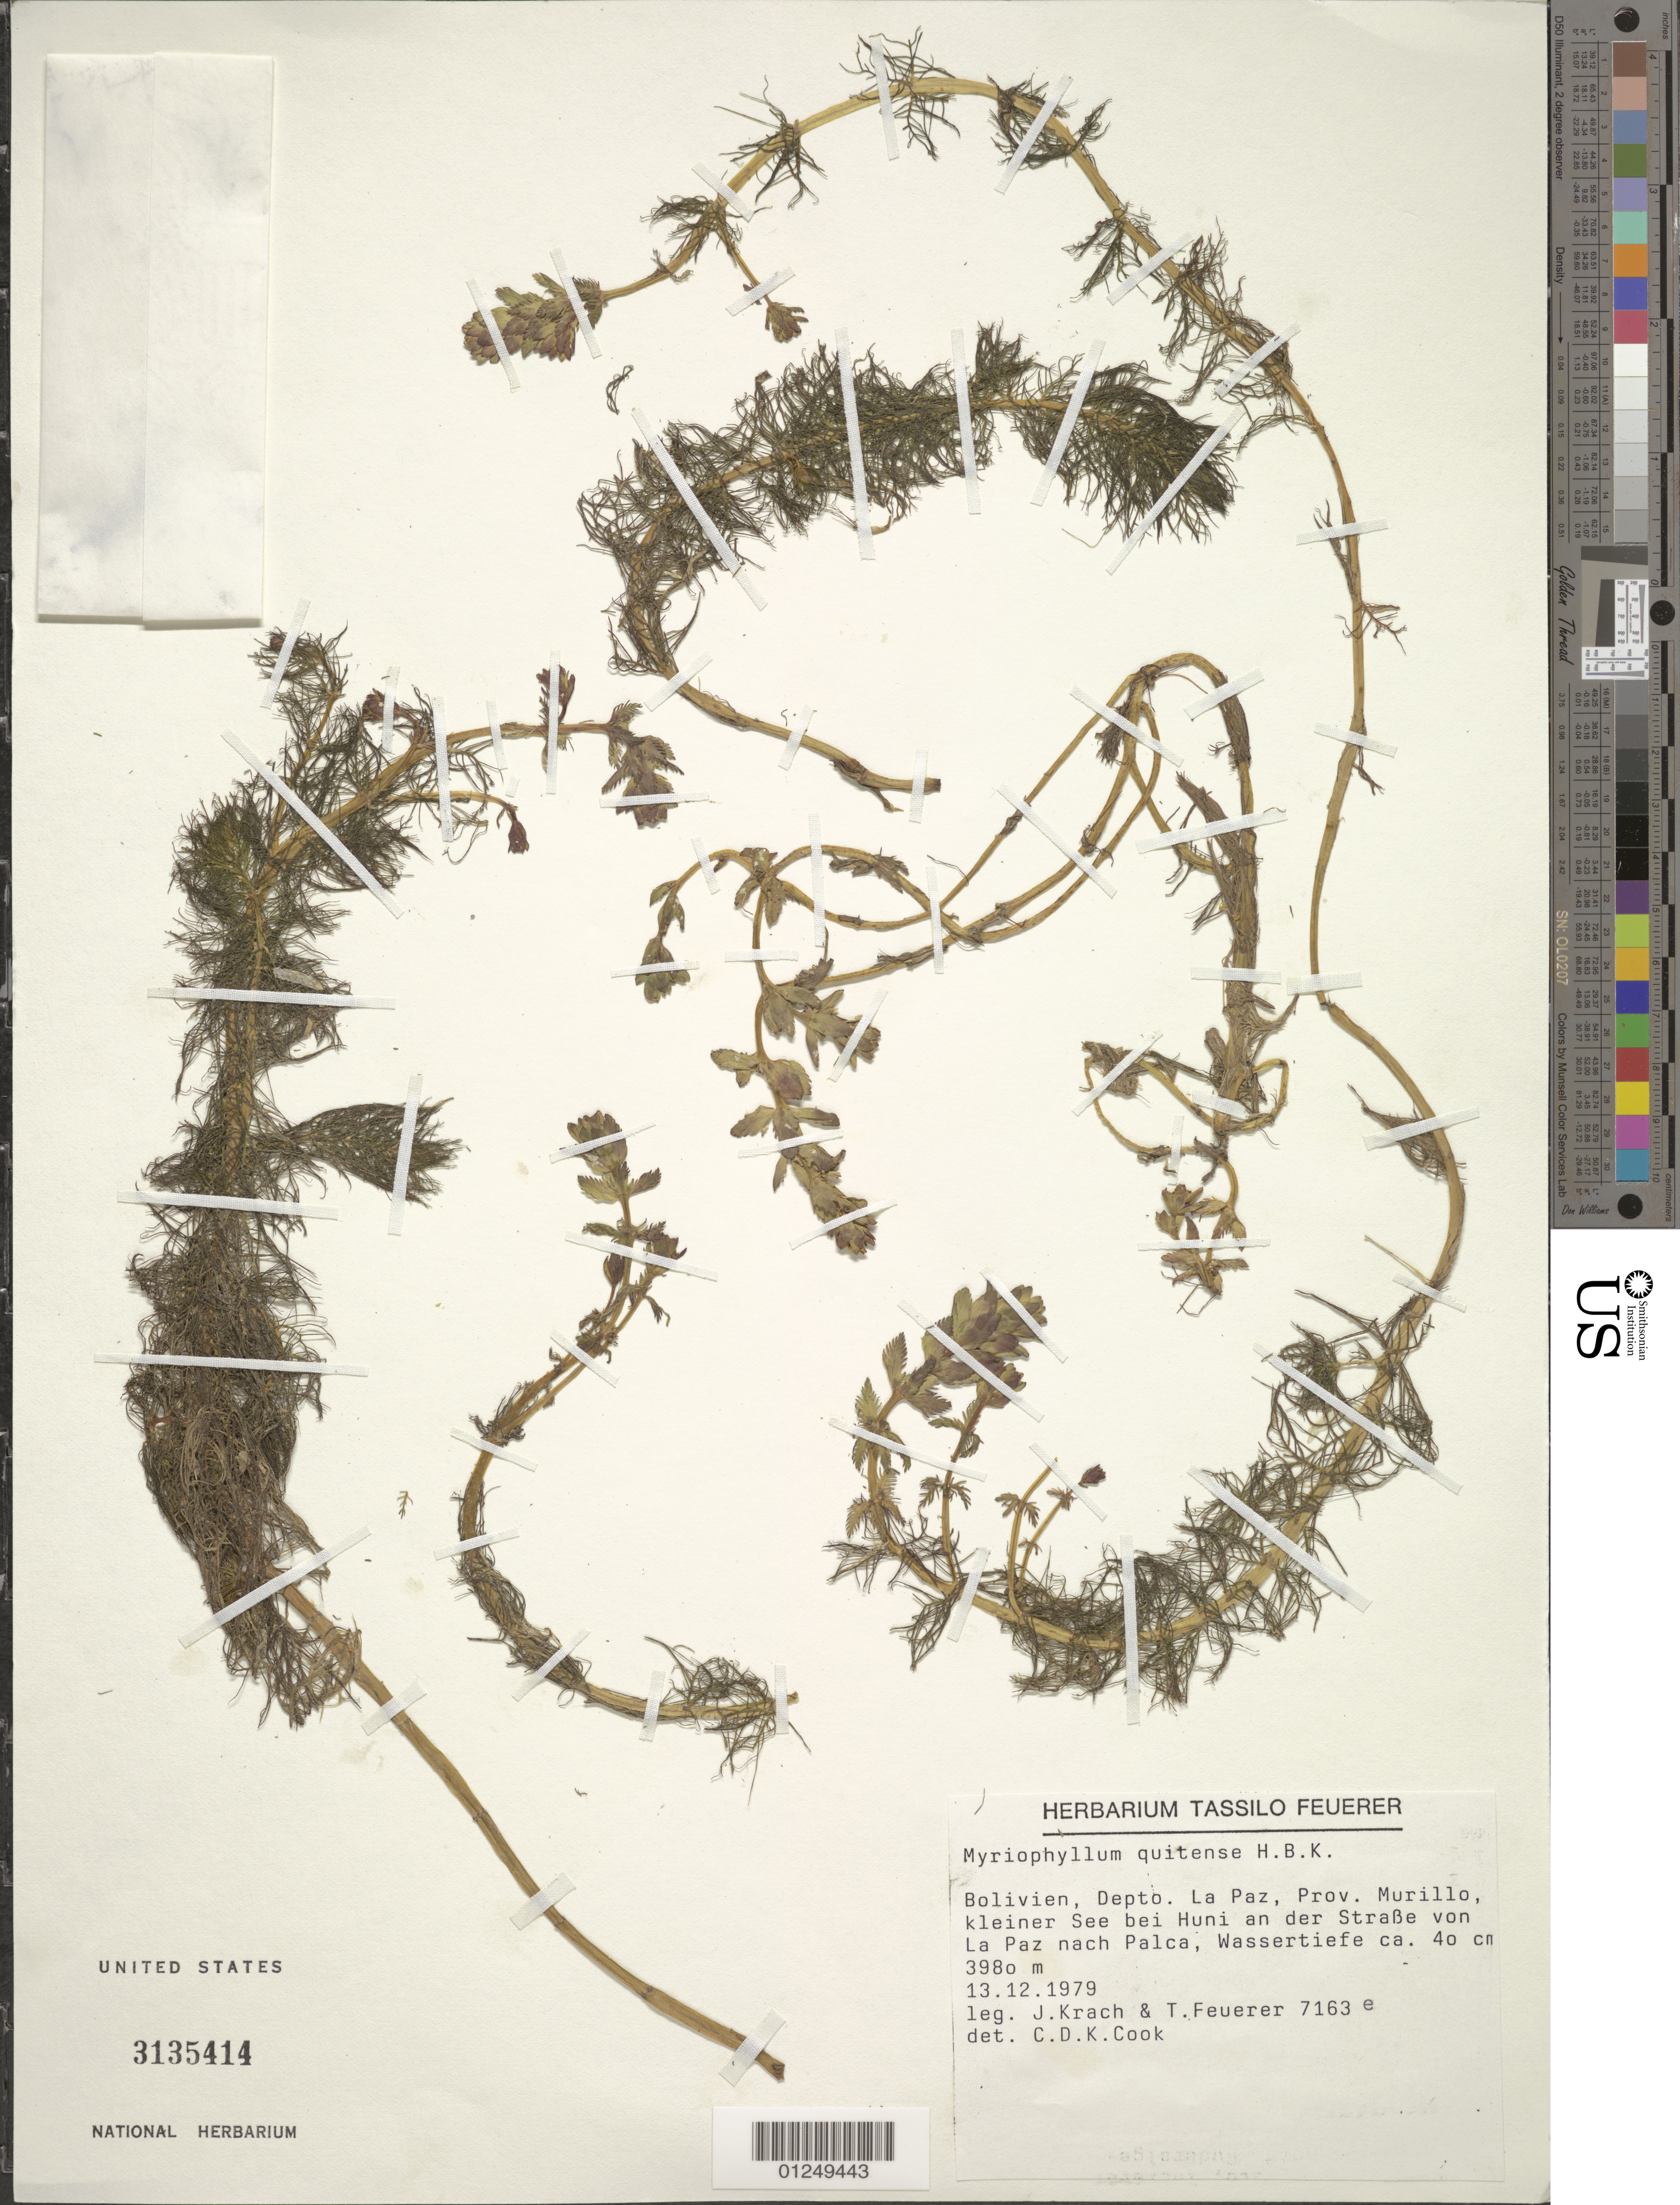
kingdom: Plantae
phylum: Tracheophyta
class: Magnoliopsida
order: Saxifragales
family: Haloragaceae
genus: Myriophyllum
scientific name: Myriophyllum quitense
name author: Kunth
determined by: Cook, C. D. K.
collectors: J. Krach & T. Feuerer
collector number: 7163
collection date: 1979-12-13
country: Bolivia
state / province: La Paz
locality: Prov. Murillo, kleiner See bei Huni an der Straße von La Paz nach Palca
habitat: Wassertiefe [water depth] ca. 40 cm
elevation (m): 3980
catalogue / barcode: US 3135414